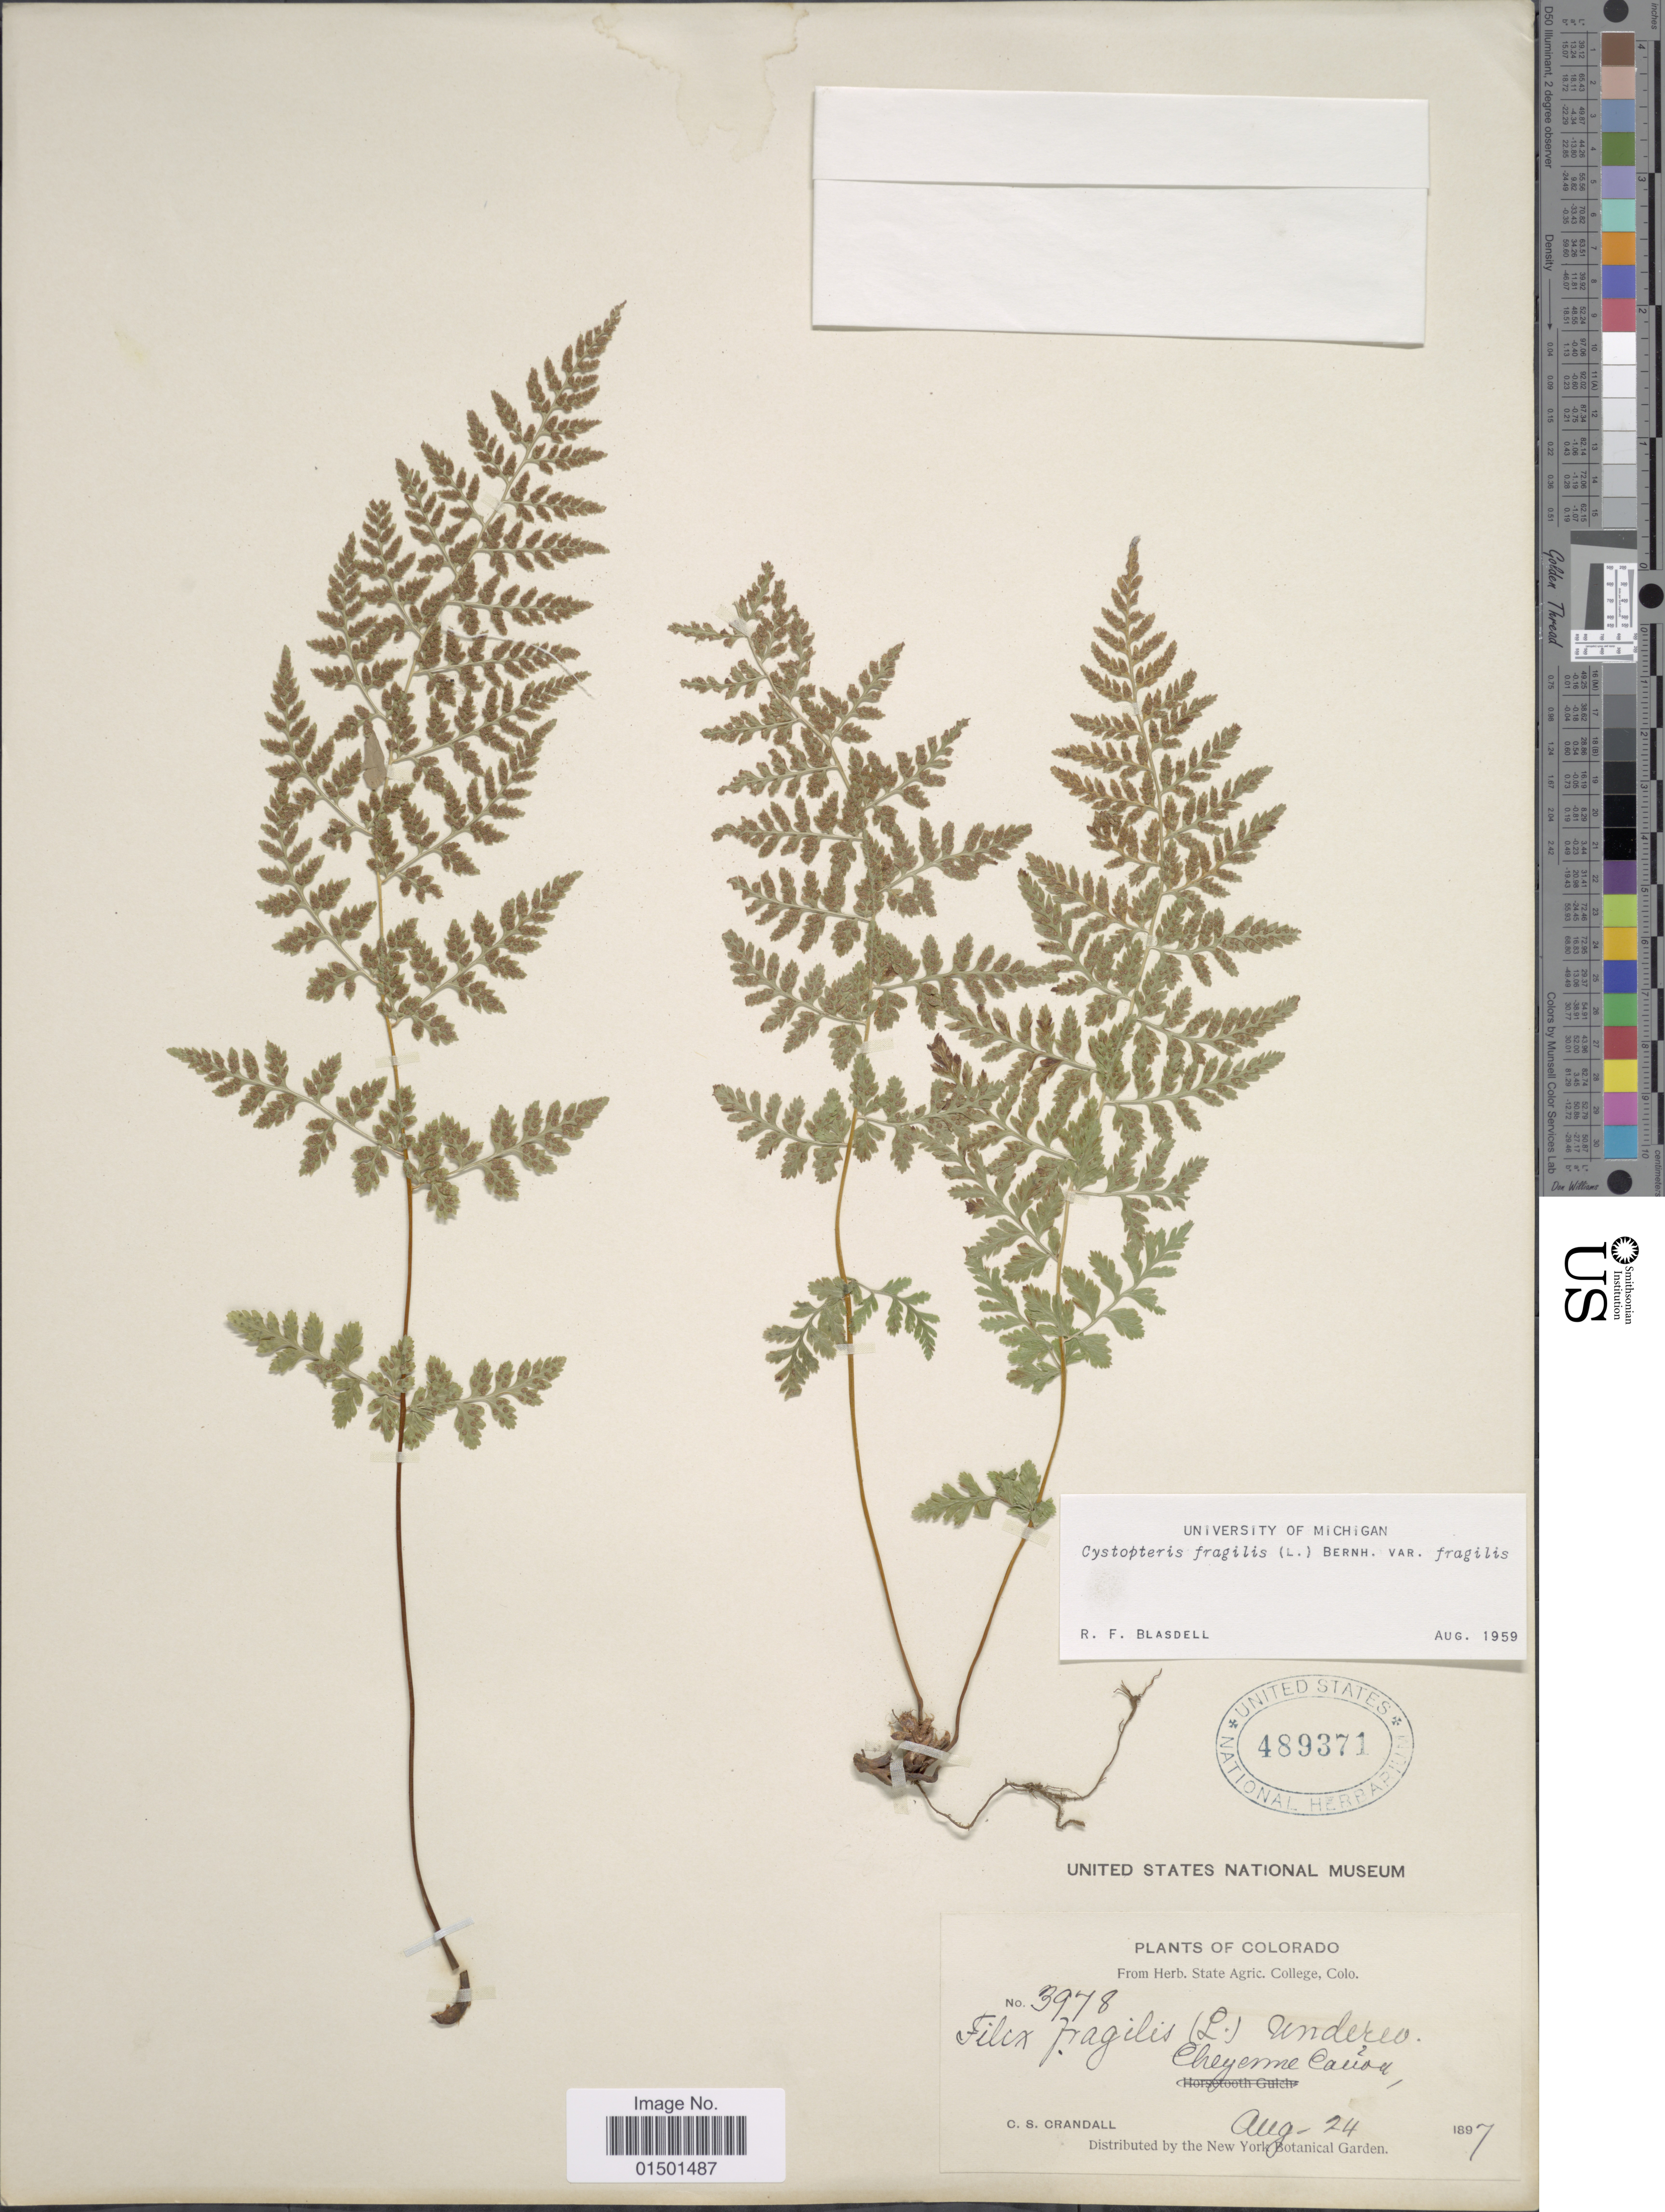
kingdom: Plantae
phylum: Tracheophyta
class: Polypodiopsida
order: Polypodiales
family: Cystopteridaceae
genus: Cystopteris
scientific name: Cystopteris fragilis var. fragilis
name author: (L.) Bernh.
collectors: C. Crandall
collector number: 3978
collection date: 1897-08-24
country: United States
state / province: Colorado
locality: Cheyenne Canon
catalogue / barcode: US 489371